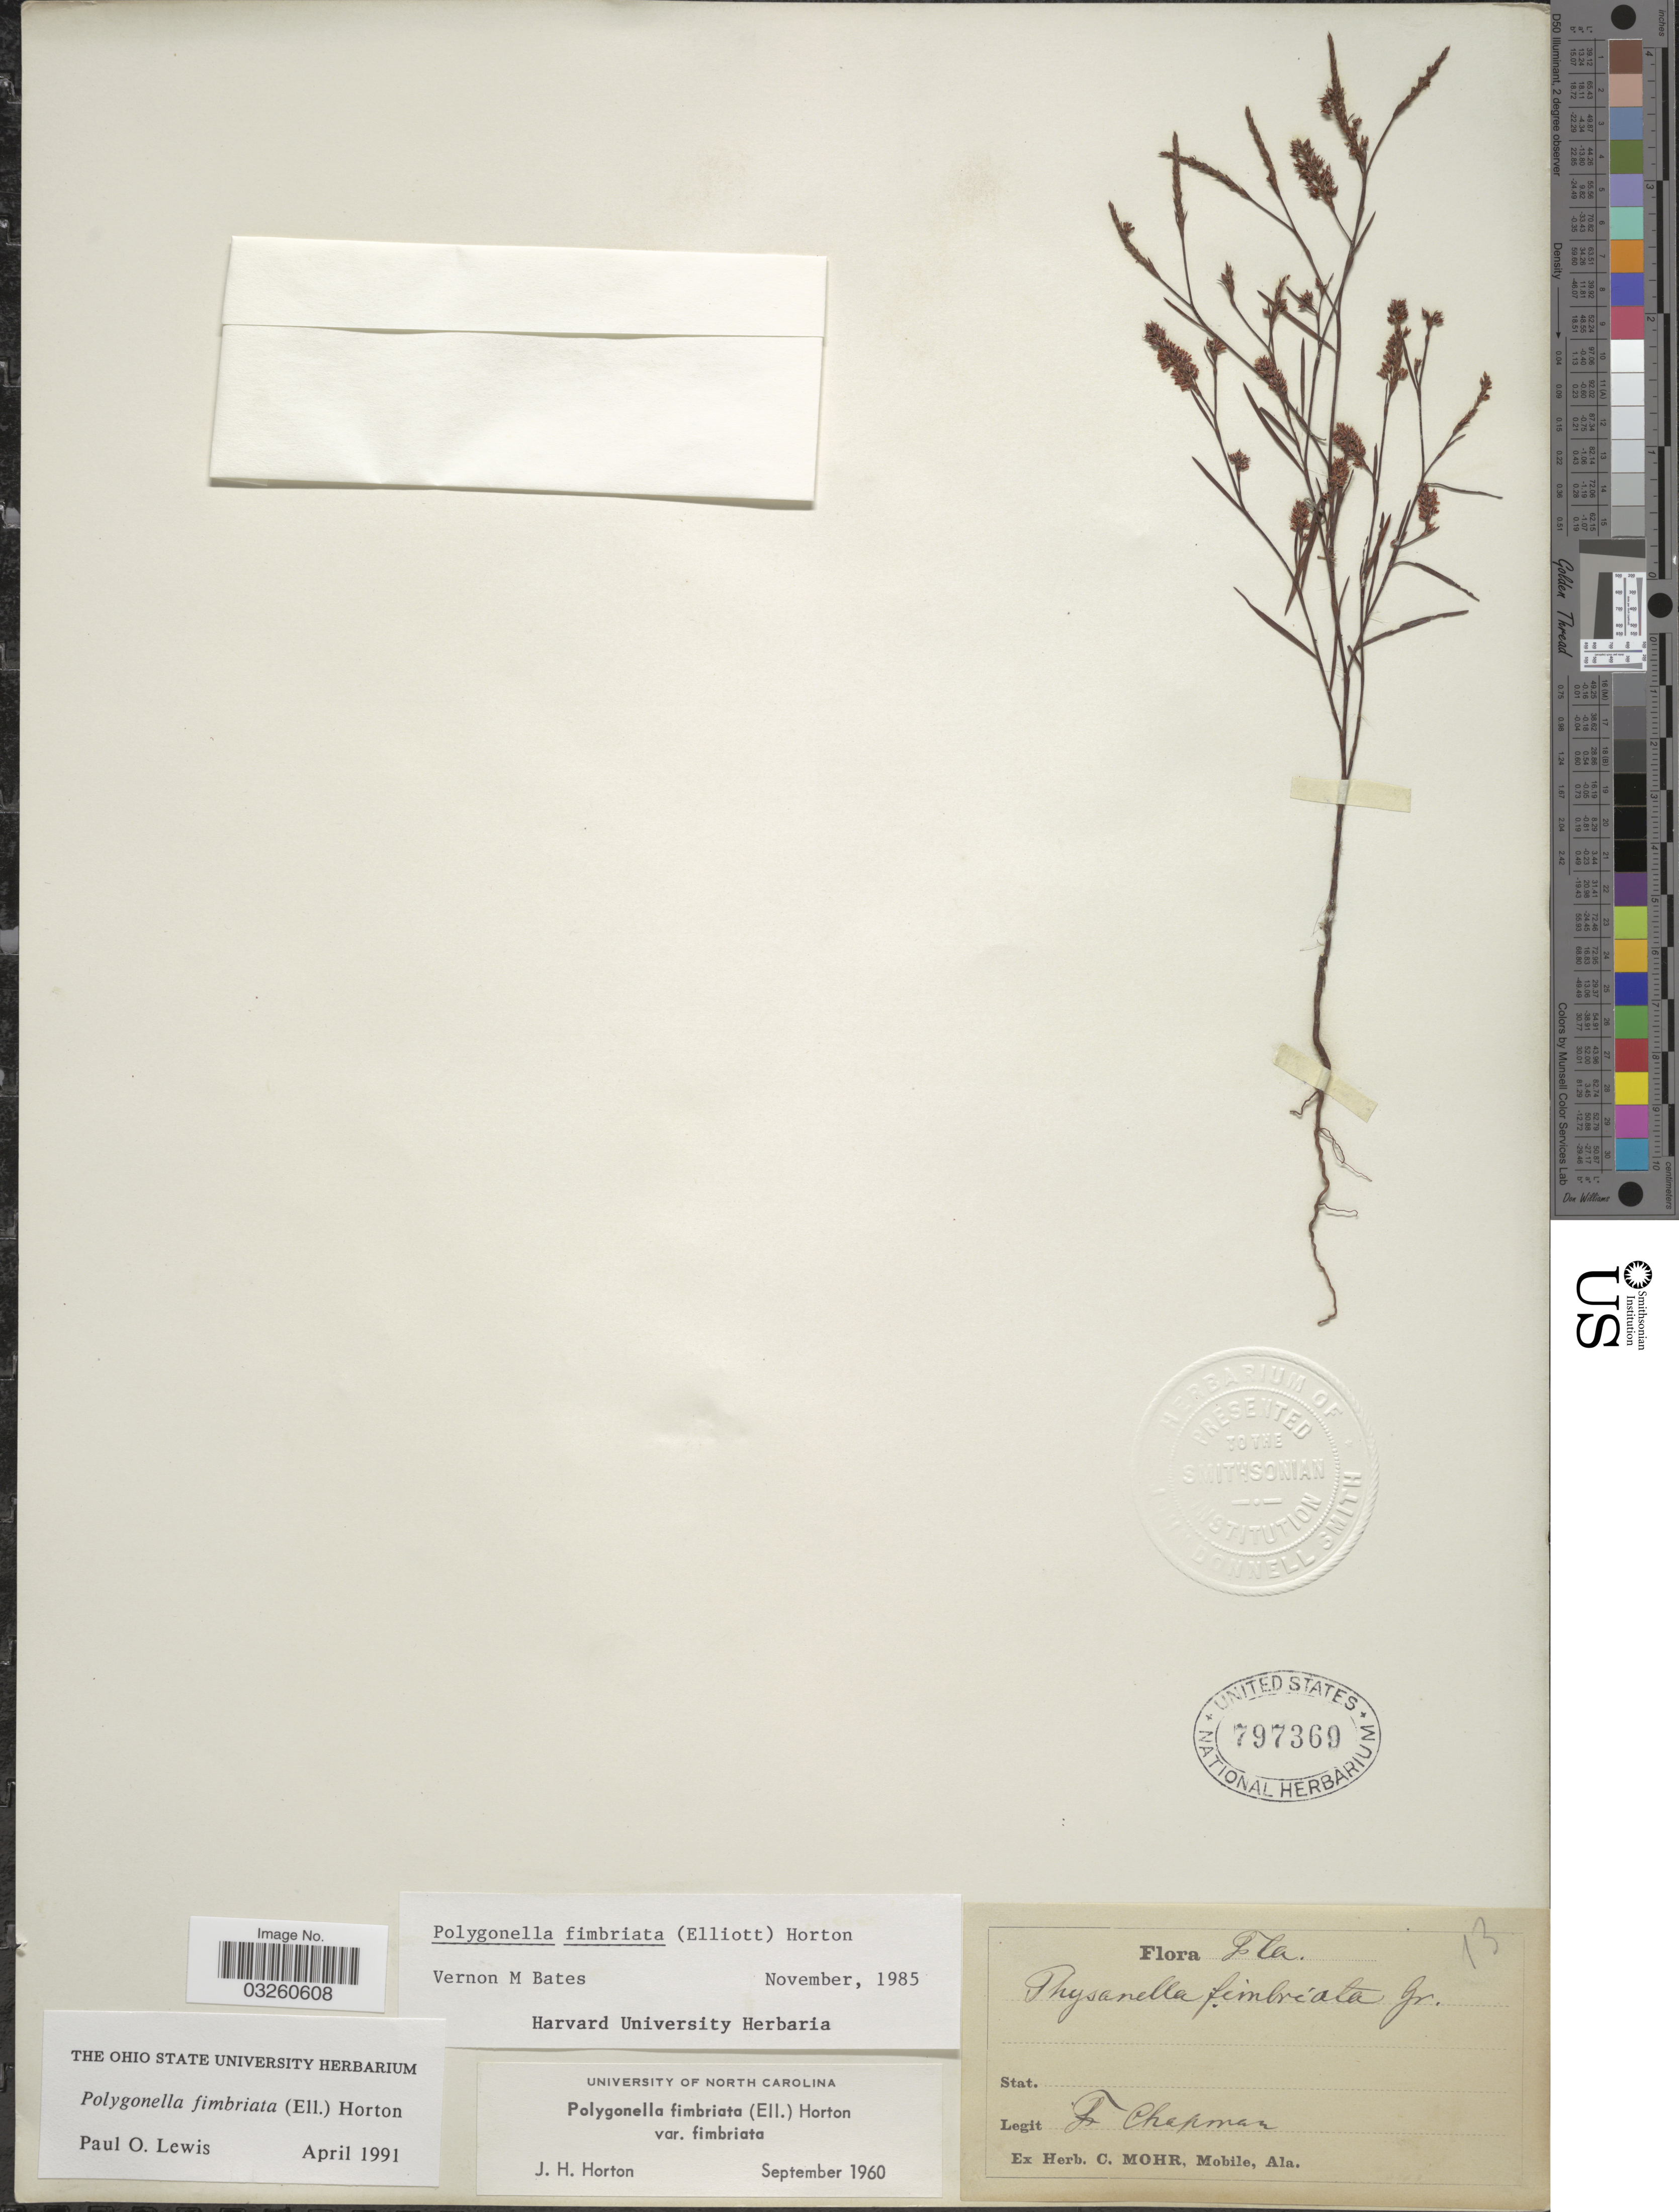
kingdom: Plantae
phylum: Tracheophyta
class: Magnoliopsida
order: Caryophyllales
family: Polygonaceae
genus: Polygonella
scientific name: Polygonella fimbriata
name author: (Elliott) Horton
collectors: F. Chapman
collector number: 13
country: United States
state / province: Florida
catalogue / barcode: US 797369